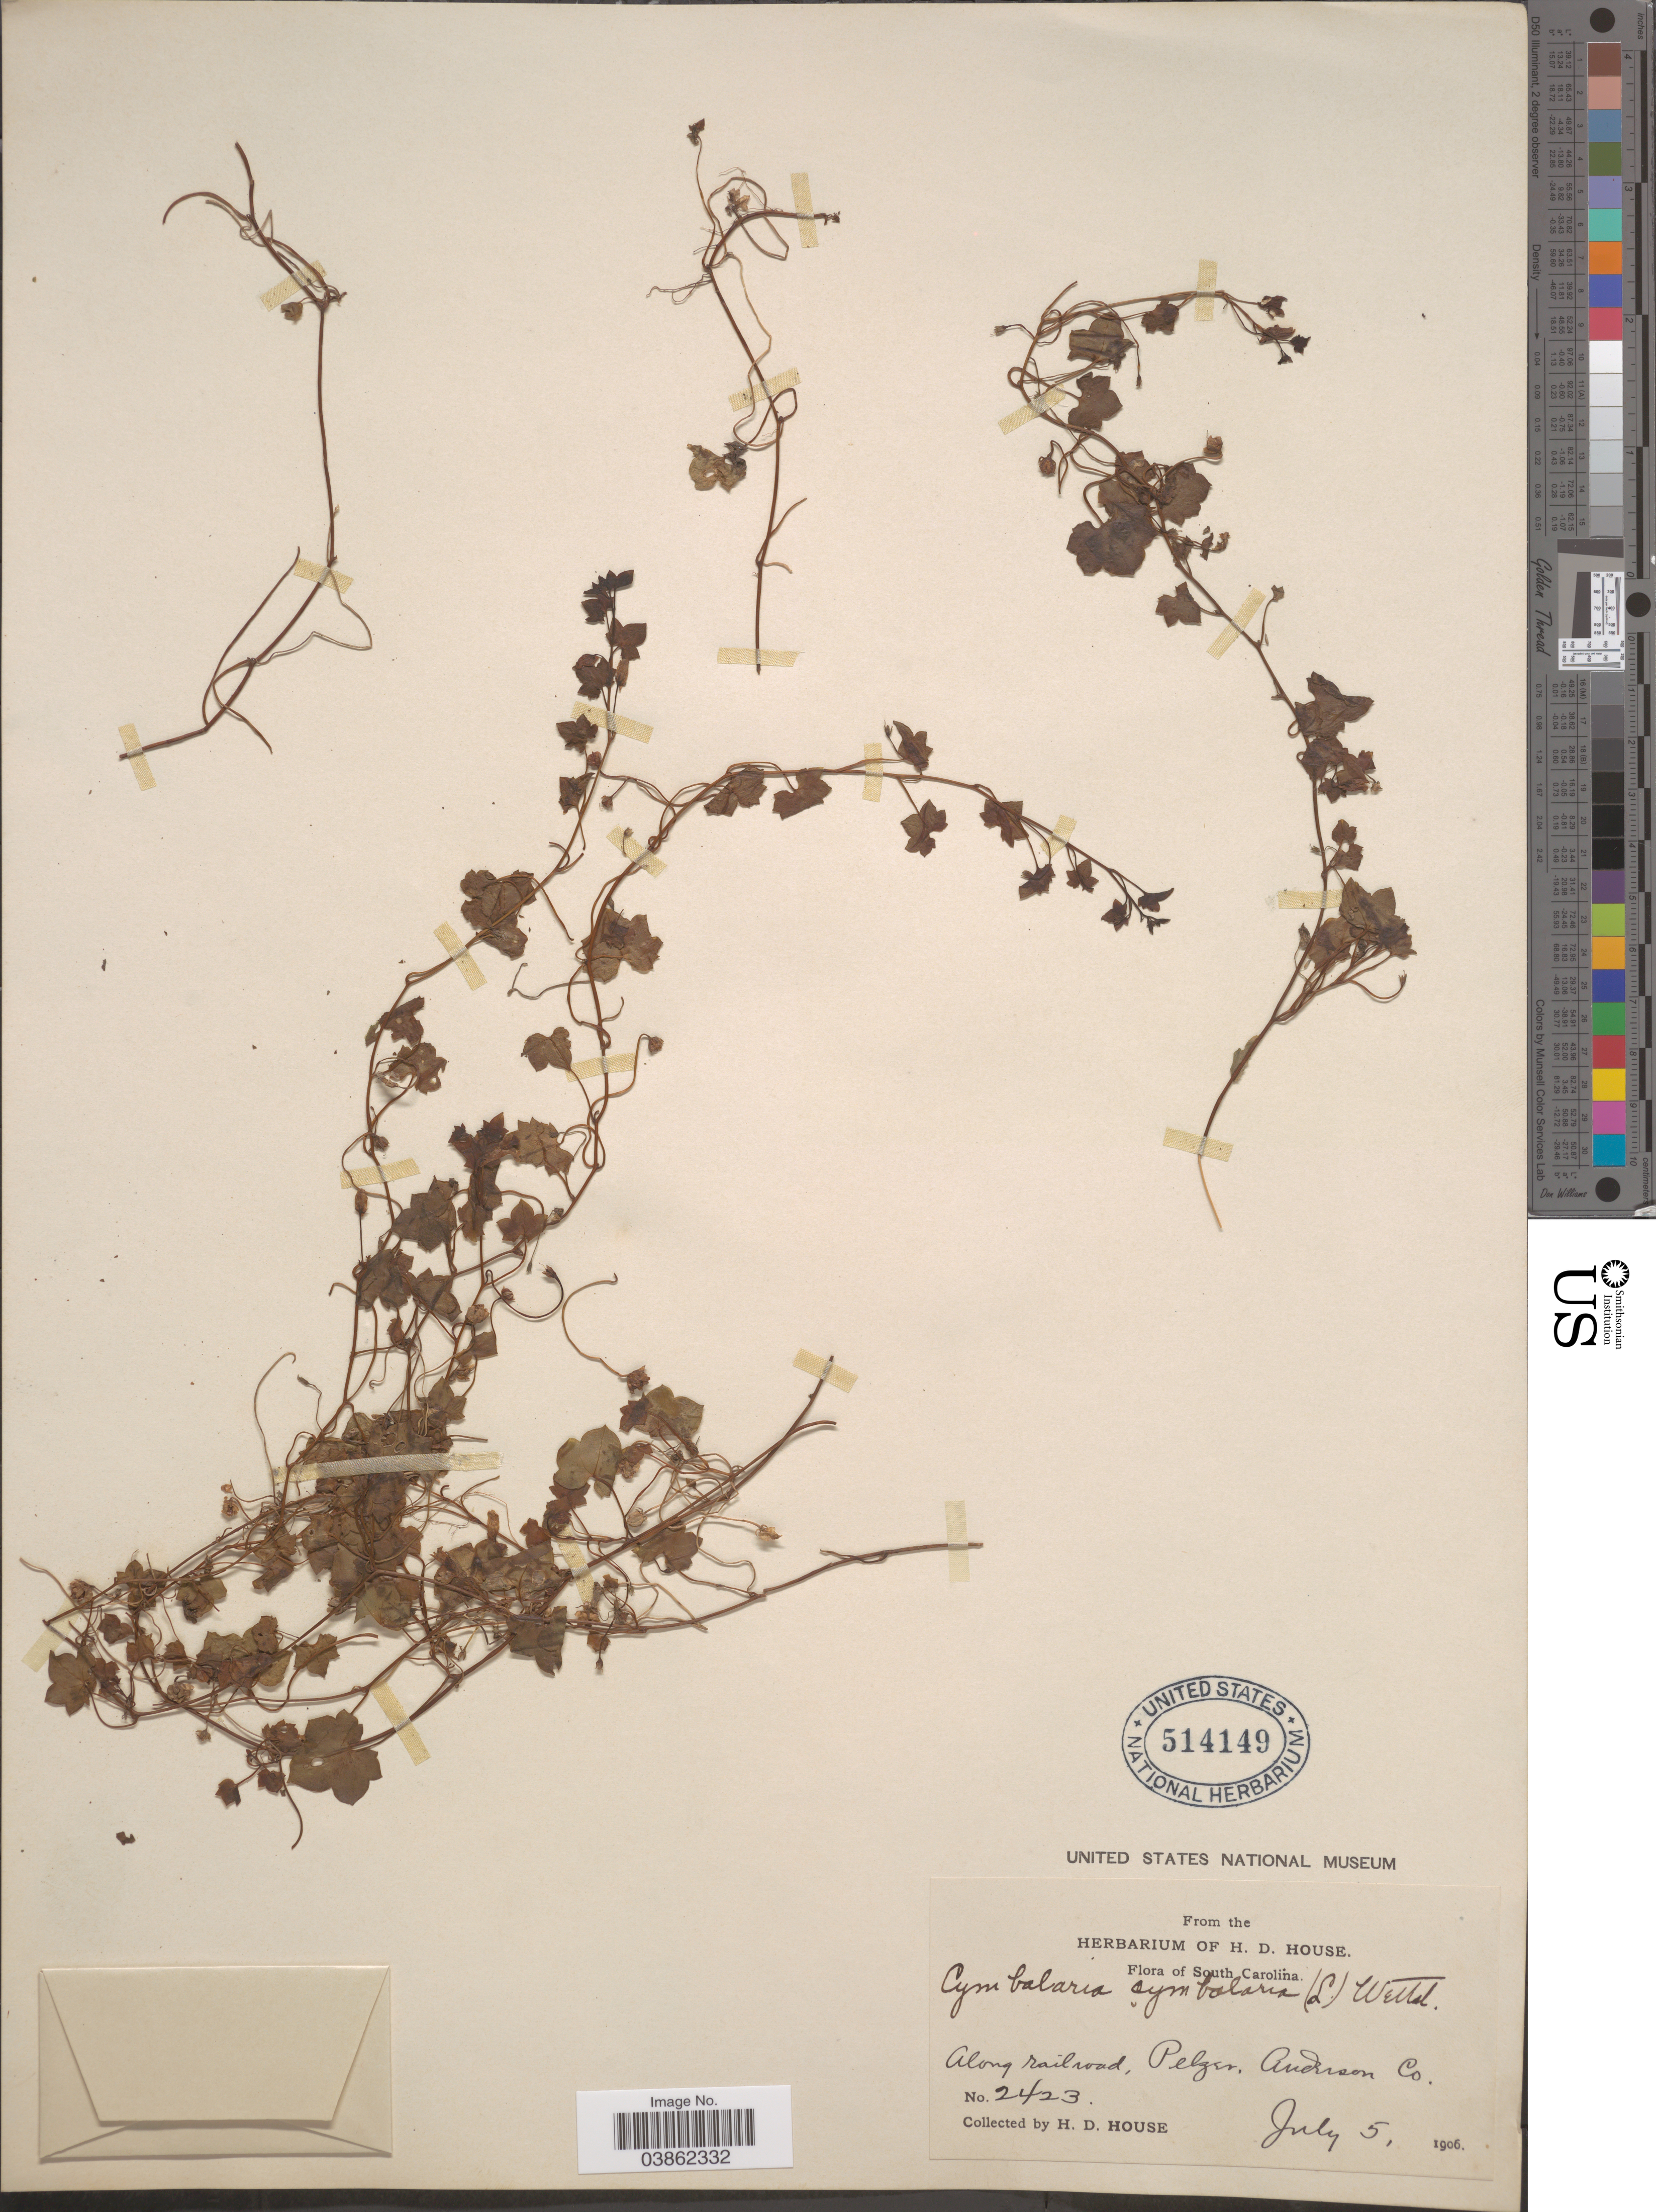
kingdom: Plantae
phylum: Tracheophyta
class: Magnoliopsida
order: Lamiales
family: Plantaginaceae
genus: Cymbalaria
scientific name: Cymbalaria muralis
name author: Gaertn. et al.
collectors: H. D. House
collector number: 2423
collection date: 1906-07-05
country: United States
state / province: South Carolina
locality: Along railroad, Pelger, Anderson Co.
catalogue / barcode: US 514149